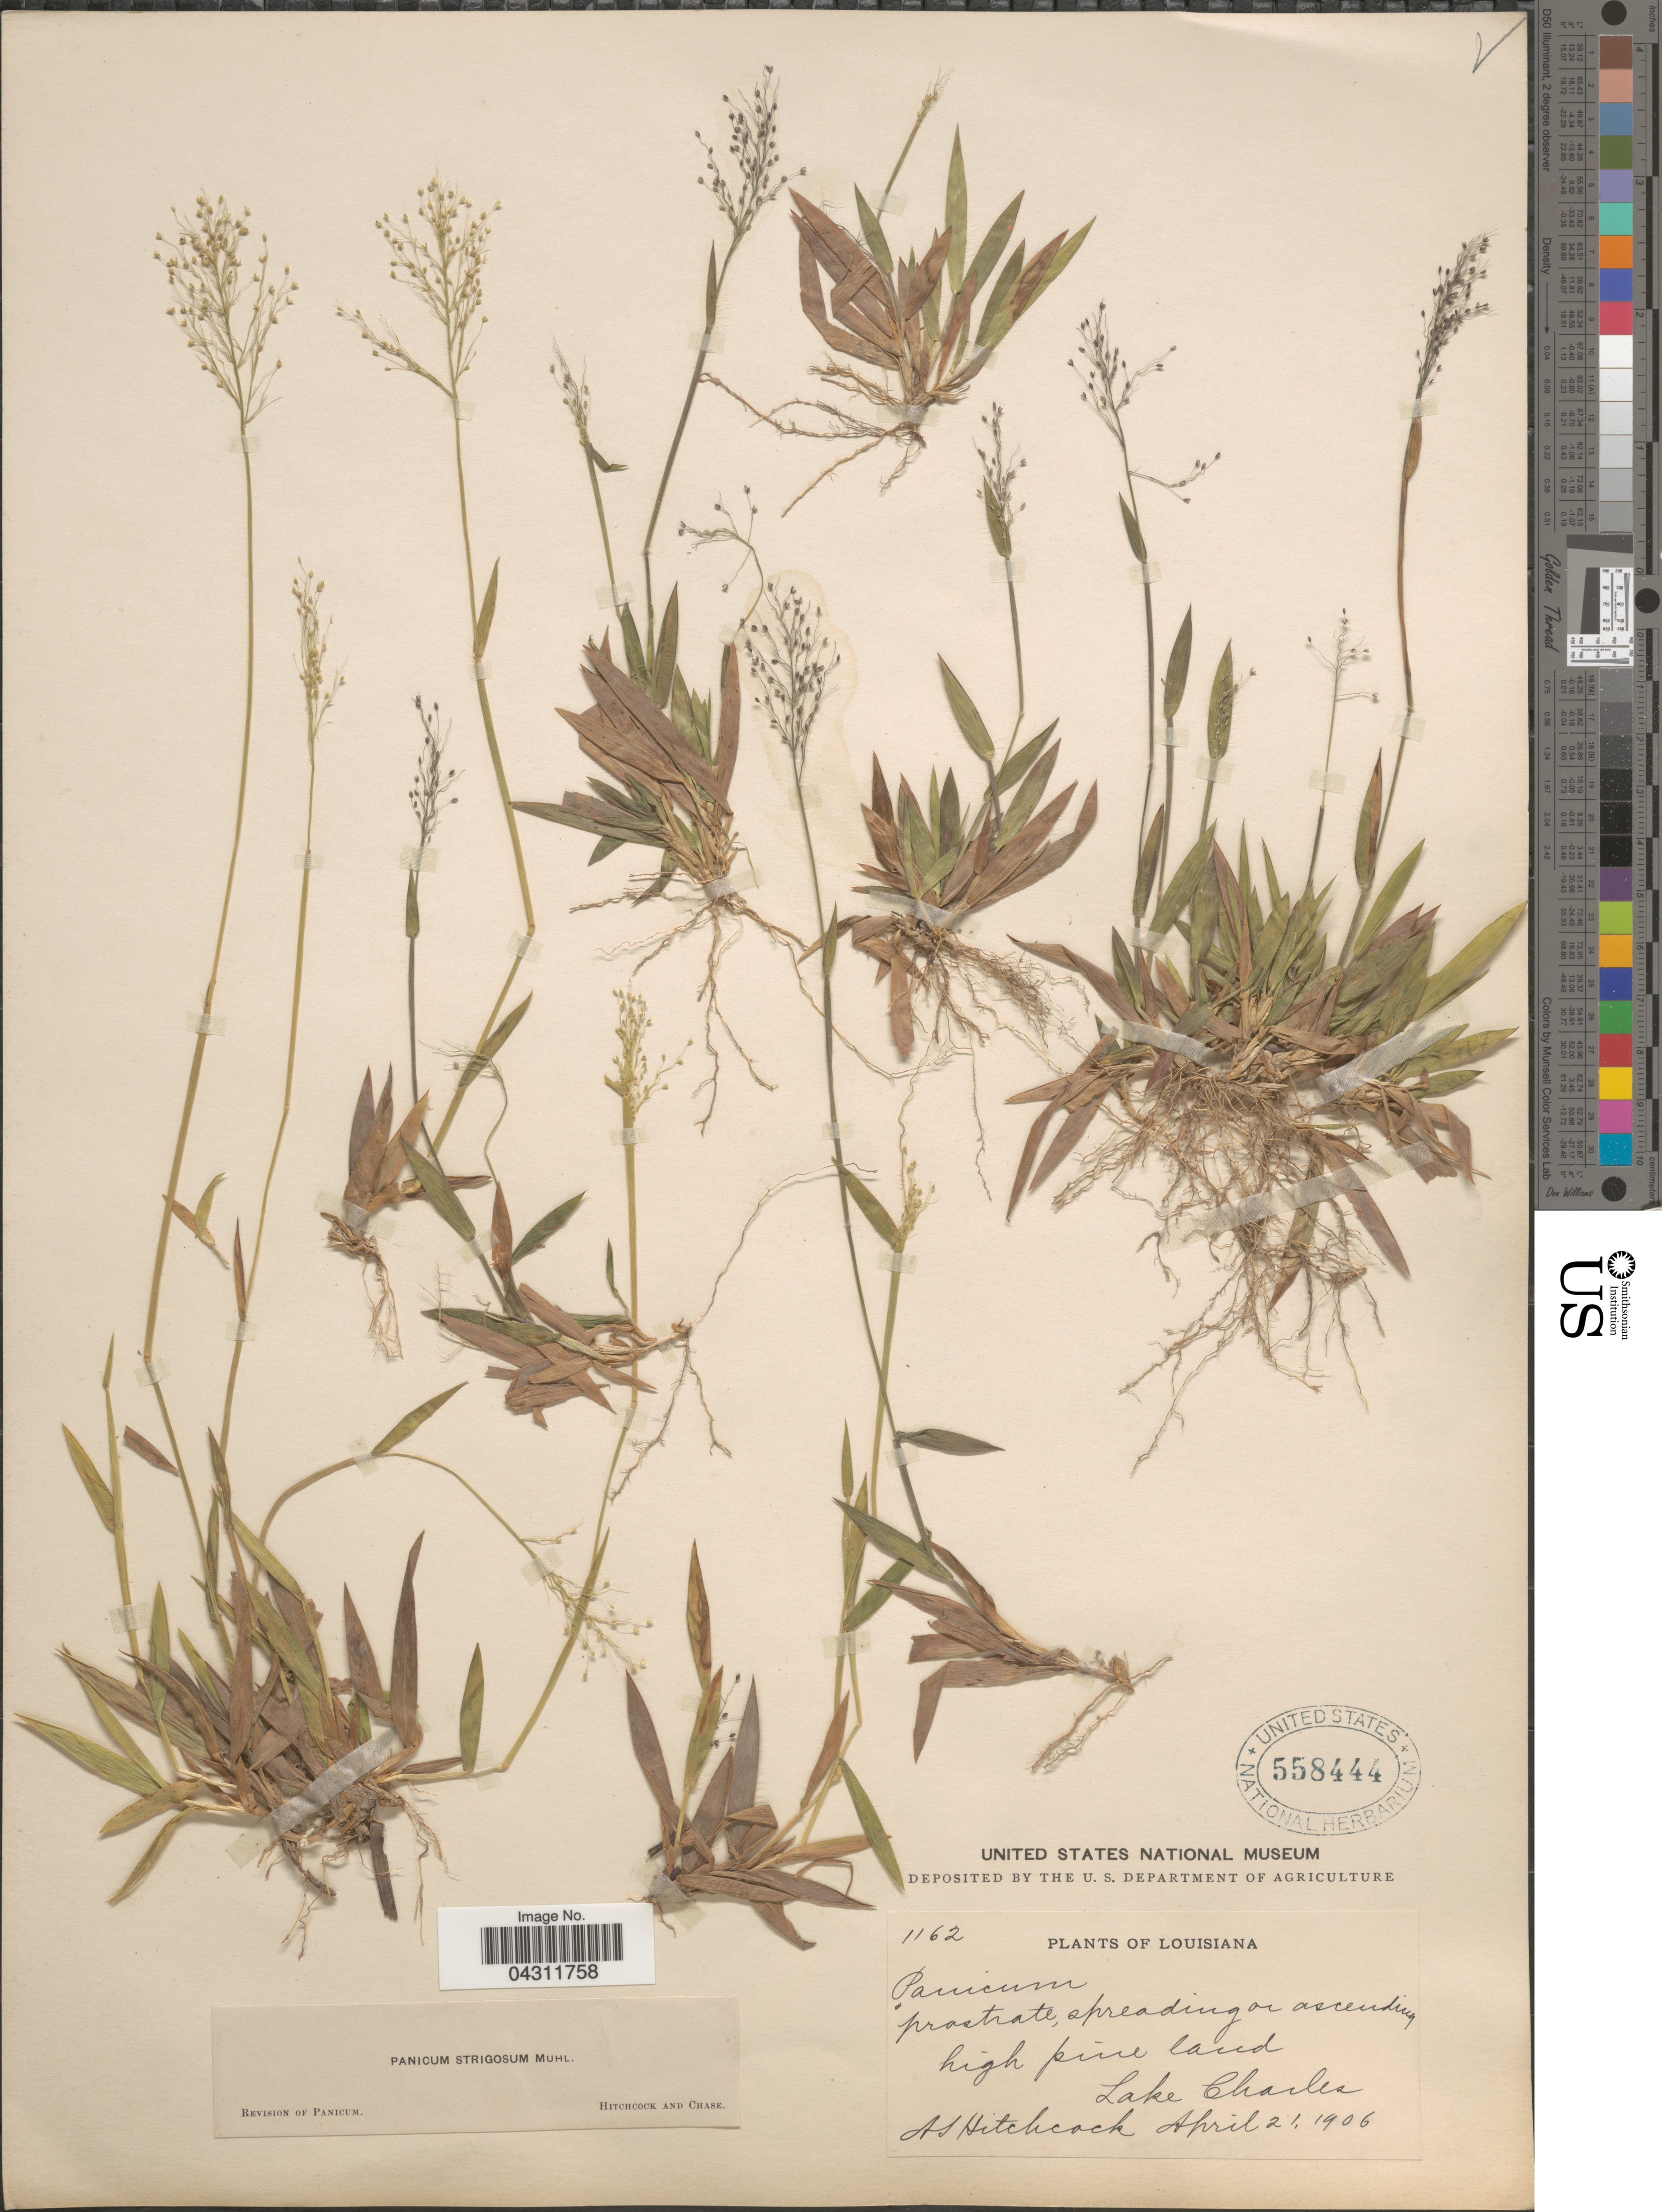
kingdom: Plantae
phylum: Tracheophyta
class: Liliopsida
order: Poales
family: Poaceae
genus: Dichanthelium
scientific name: Dichanthelium strigosum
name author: (Muhl. ex Elliott) Freckmann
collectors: A. S. Hitchcock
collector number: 1162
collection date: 1906-04-21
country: United States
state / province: Louisiana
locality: Lake Charles.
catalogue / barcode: US 558444